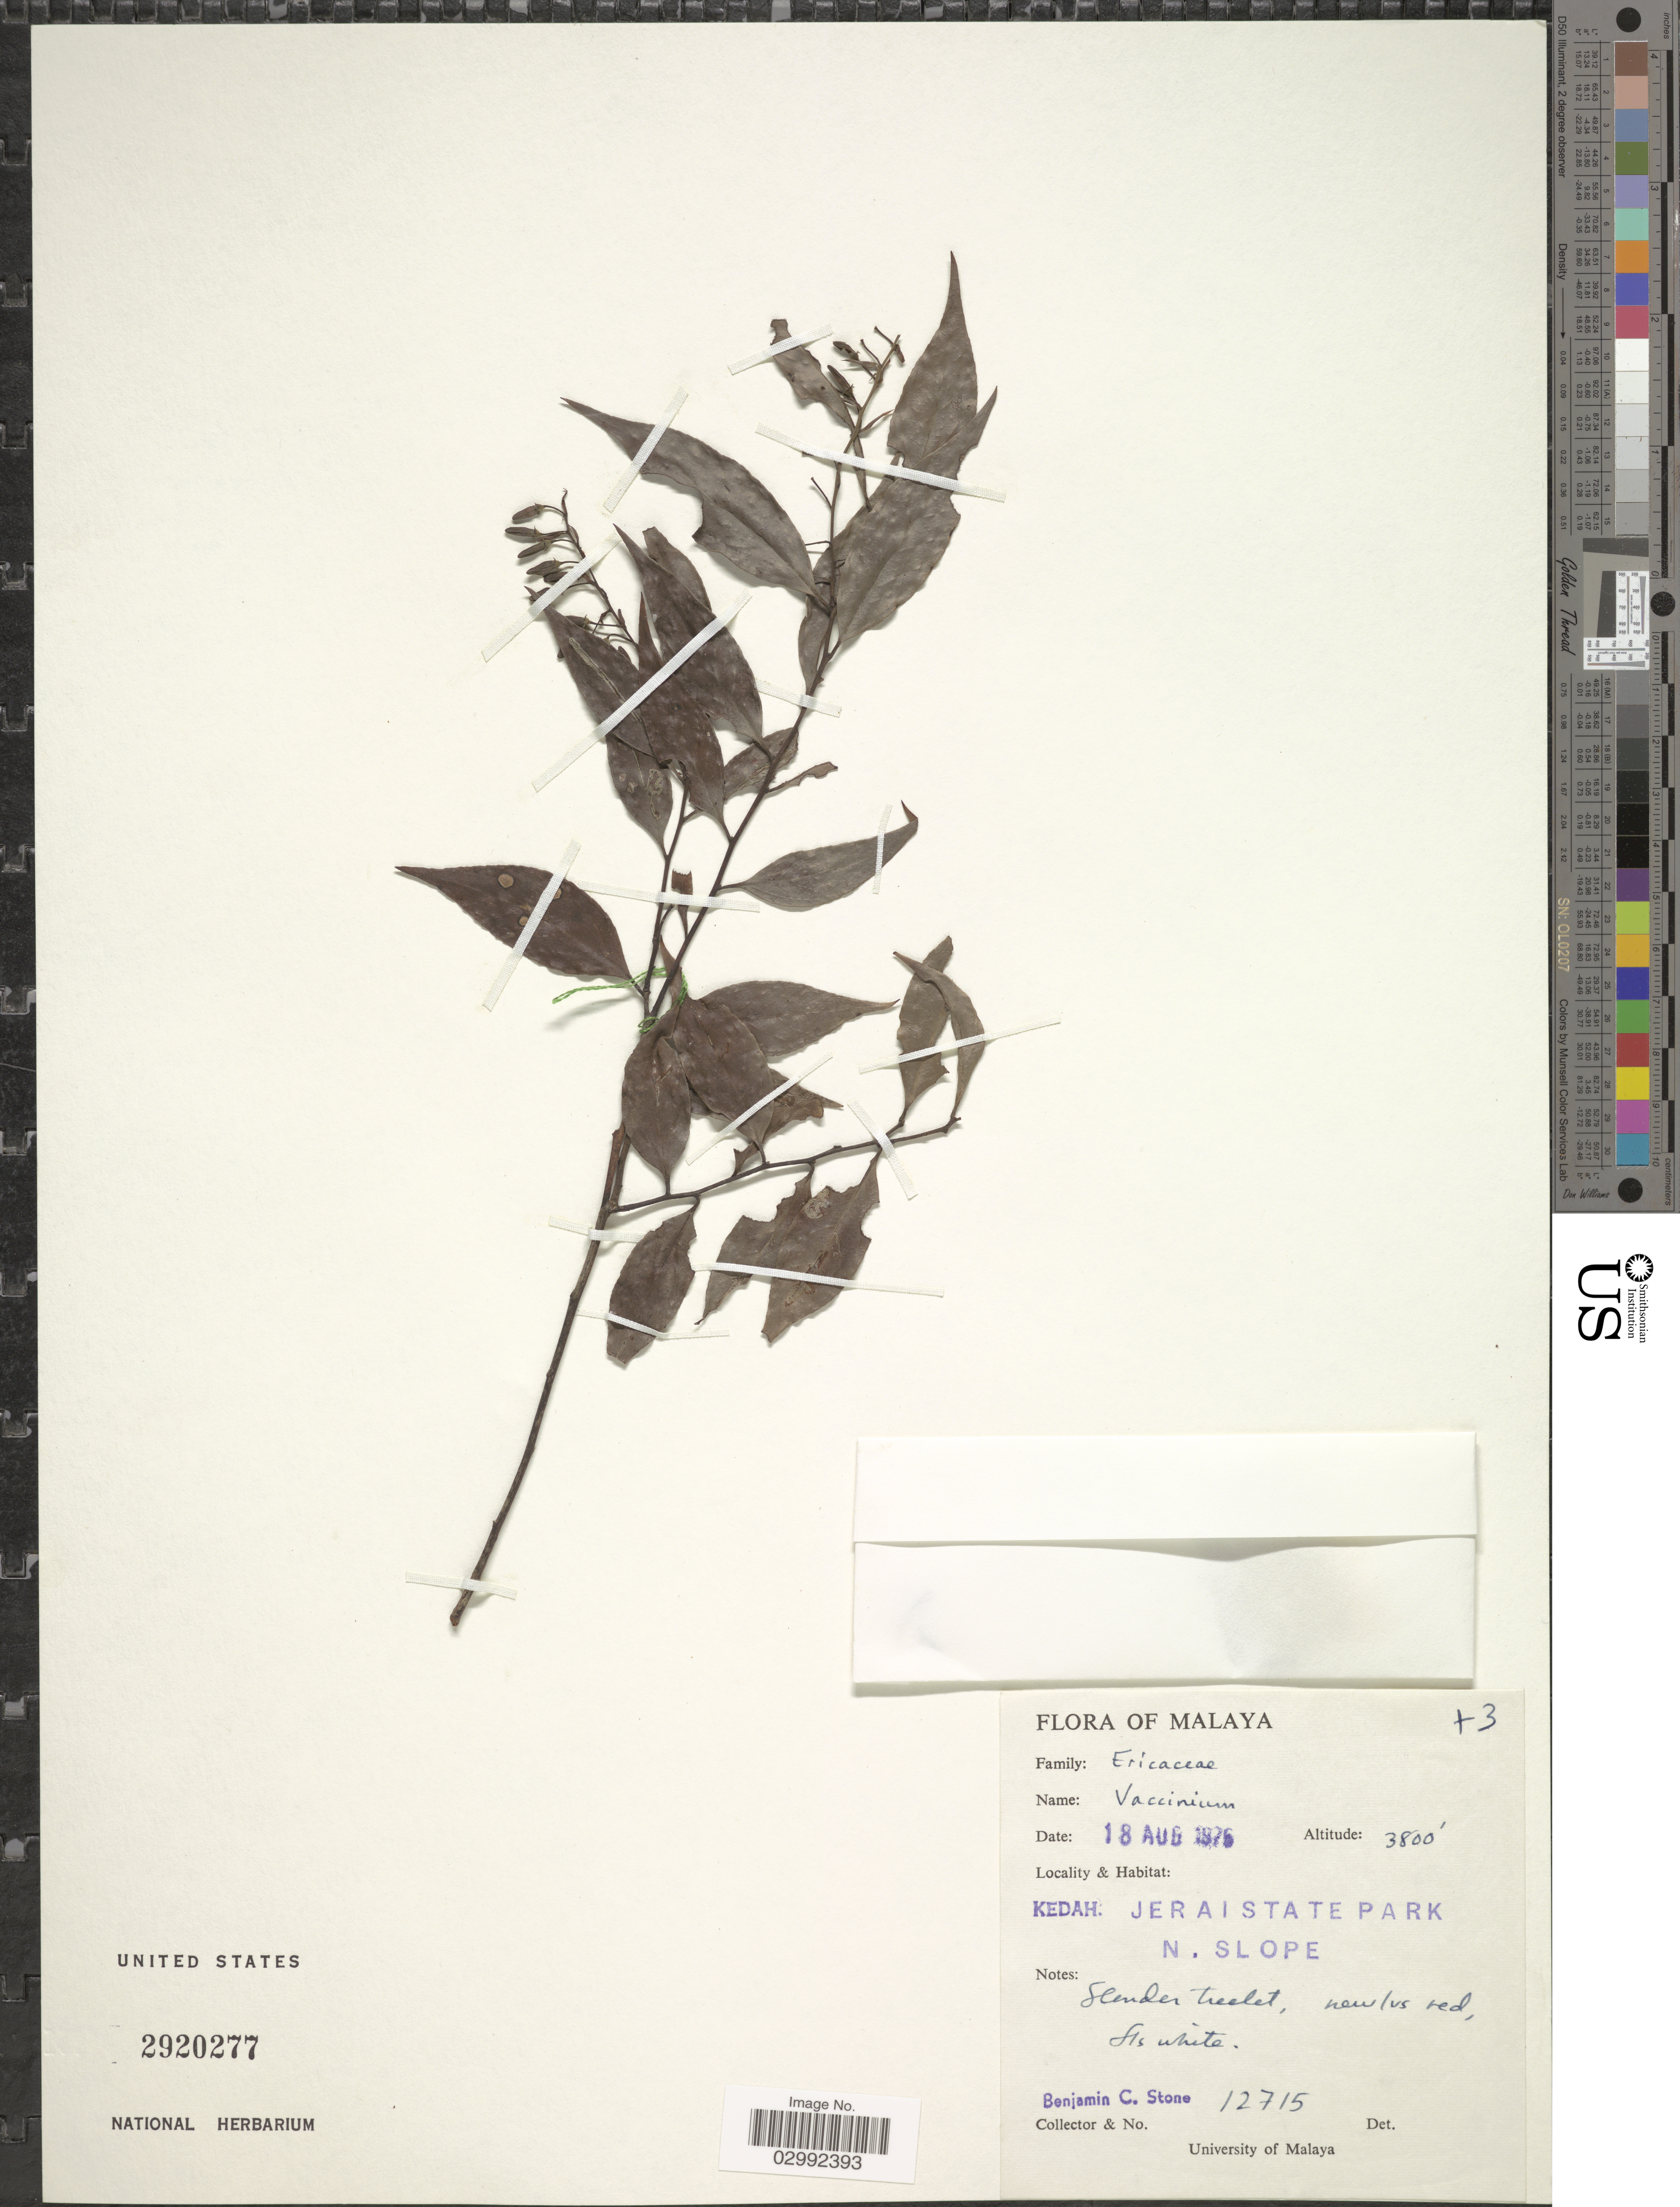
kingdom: Plantae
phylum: Tracheophyta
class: Magnoliopsida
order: Ericales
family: Ericaceae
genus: Vaccinium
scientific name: Vaccinium sp.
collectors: B. C. Stone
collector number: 12715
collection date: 1976-08-18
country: Malaysia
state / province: Kedah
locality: Malaya. Jerai State Park. N. slope.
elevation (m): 1158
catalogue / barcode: US 2920277